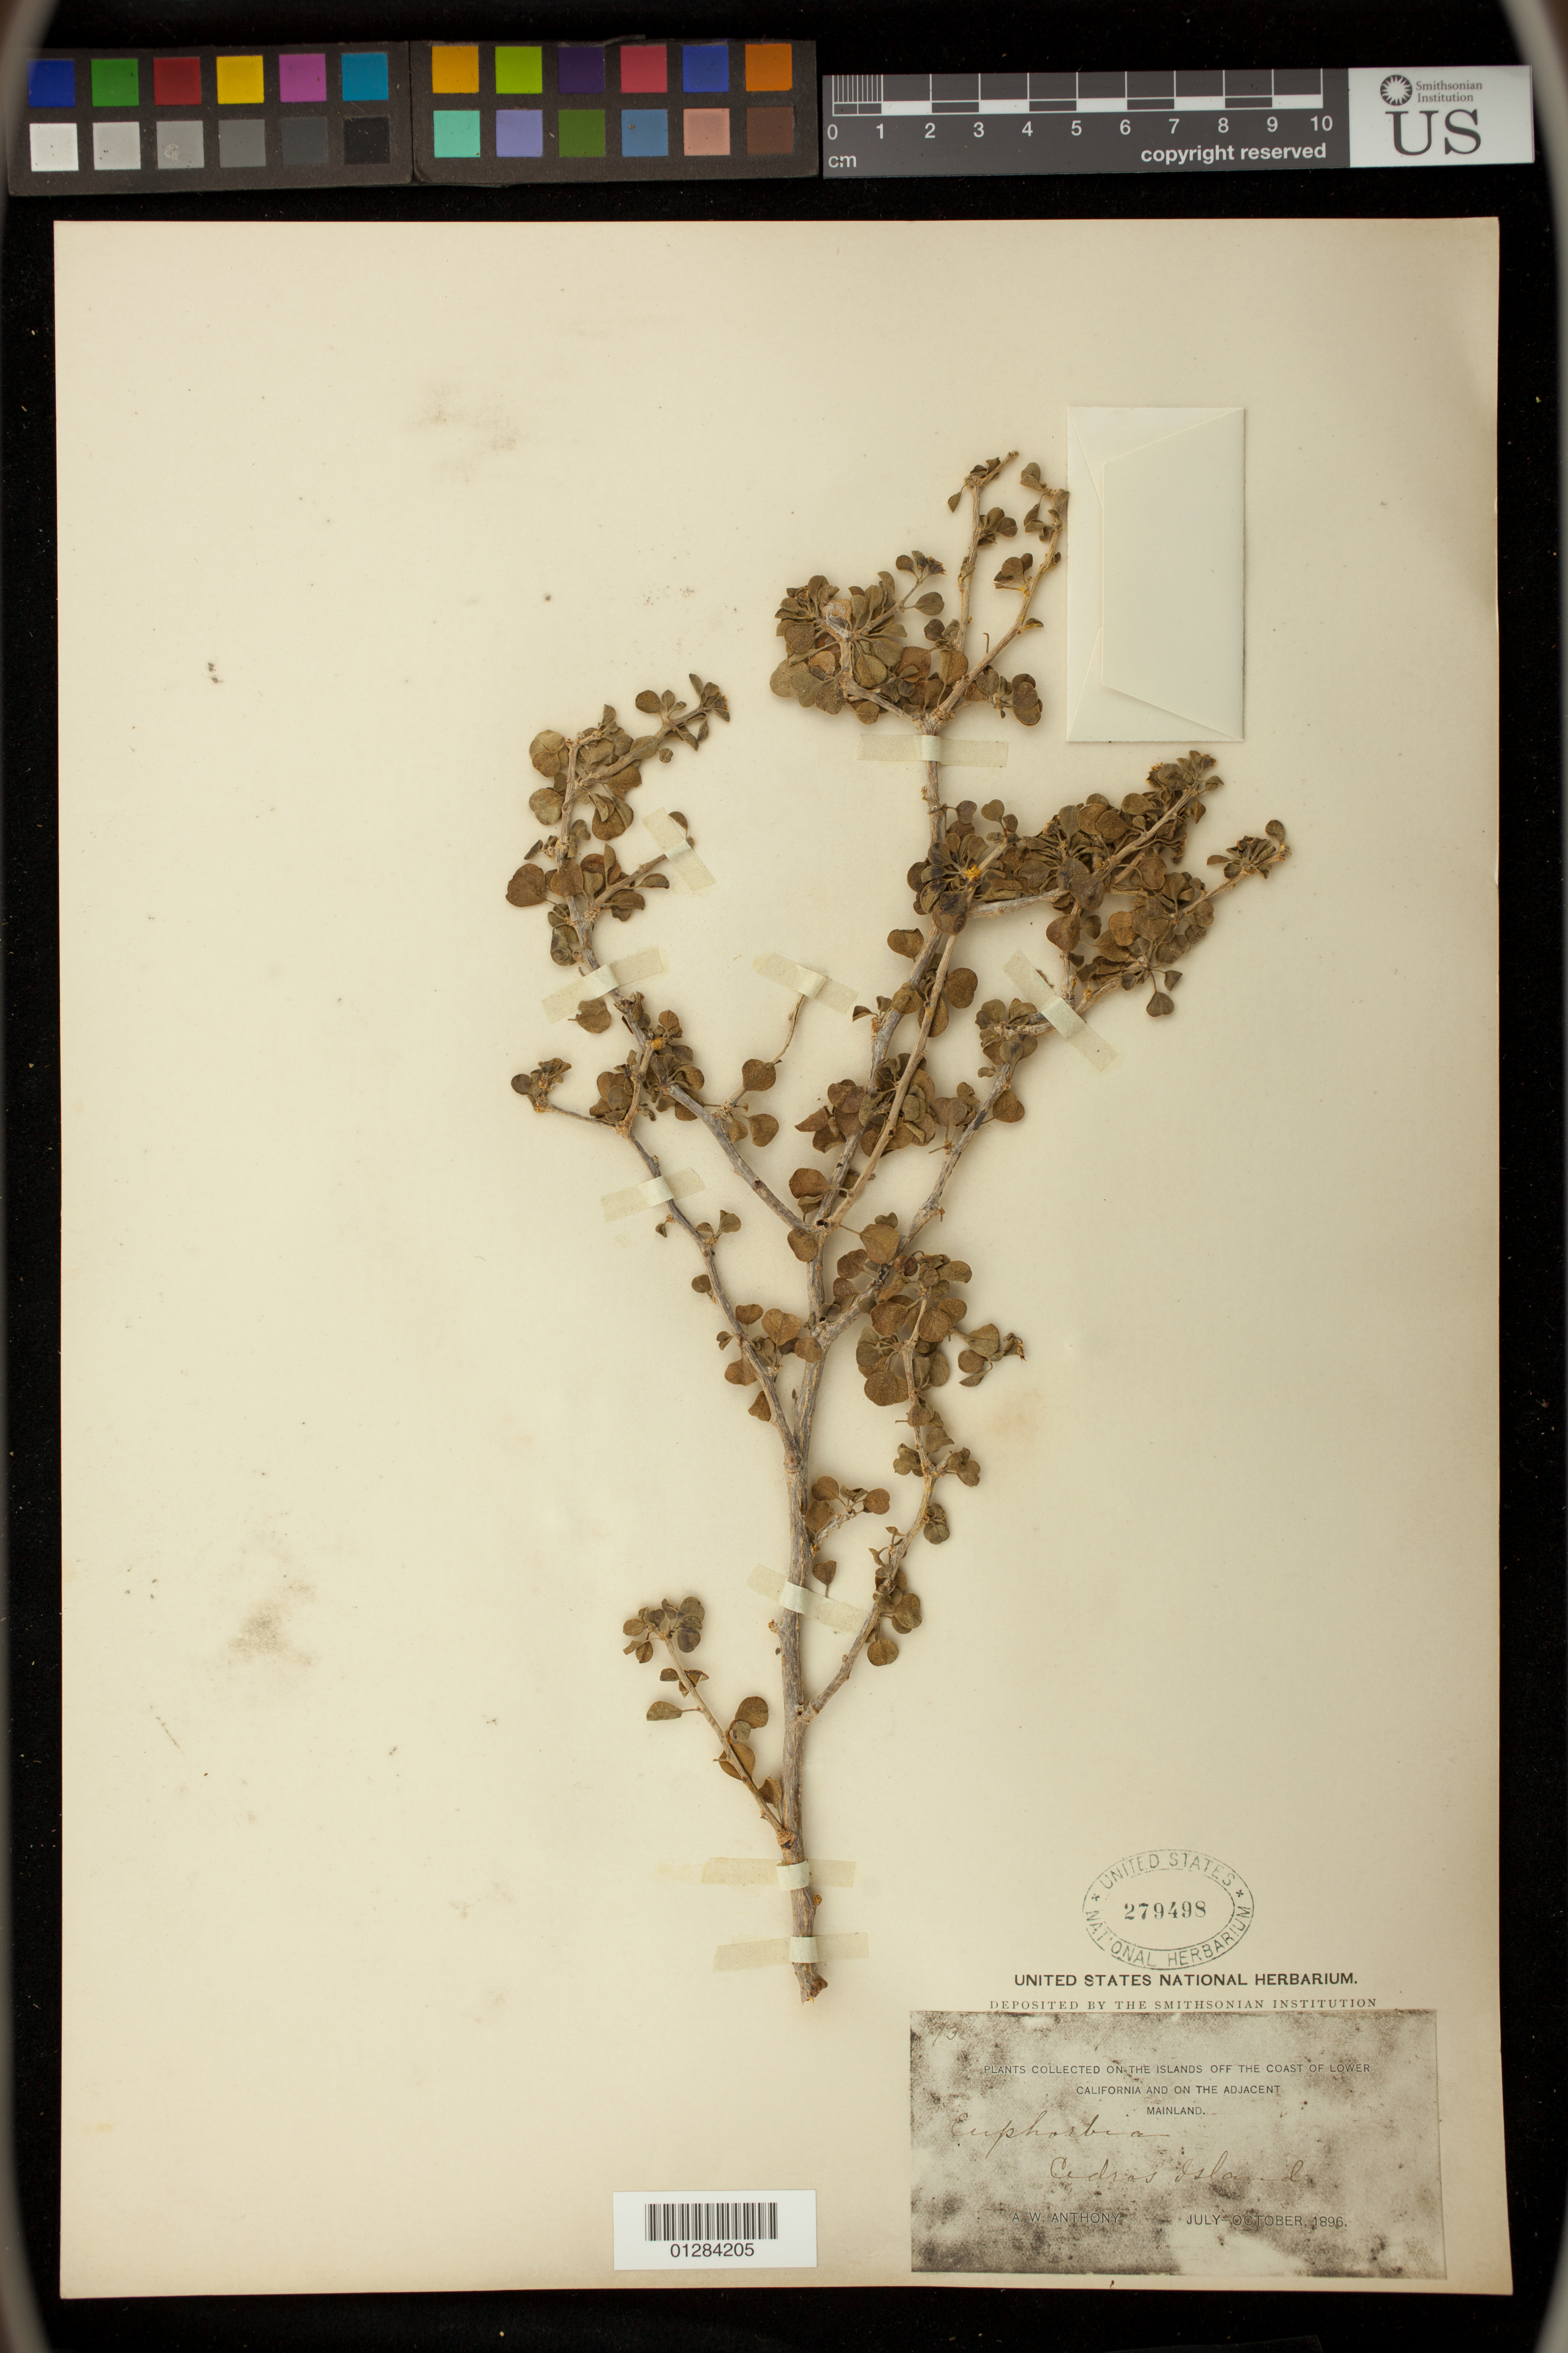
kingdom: Plantae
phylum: Tracheophyta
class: Magnoliopsida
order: Malpighiales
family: Euphorbiaceae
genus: Euphorbia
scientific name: Euphorbia misera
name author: Benth.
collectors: A. W. Anthony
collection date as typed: Jul - Oct 1896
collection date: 1896-07/1896-10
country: Mexico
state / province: Baja California Norte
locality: Cedros Island.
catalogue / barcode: US 279498